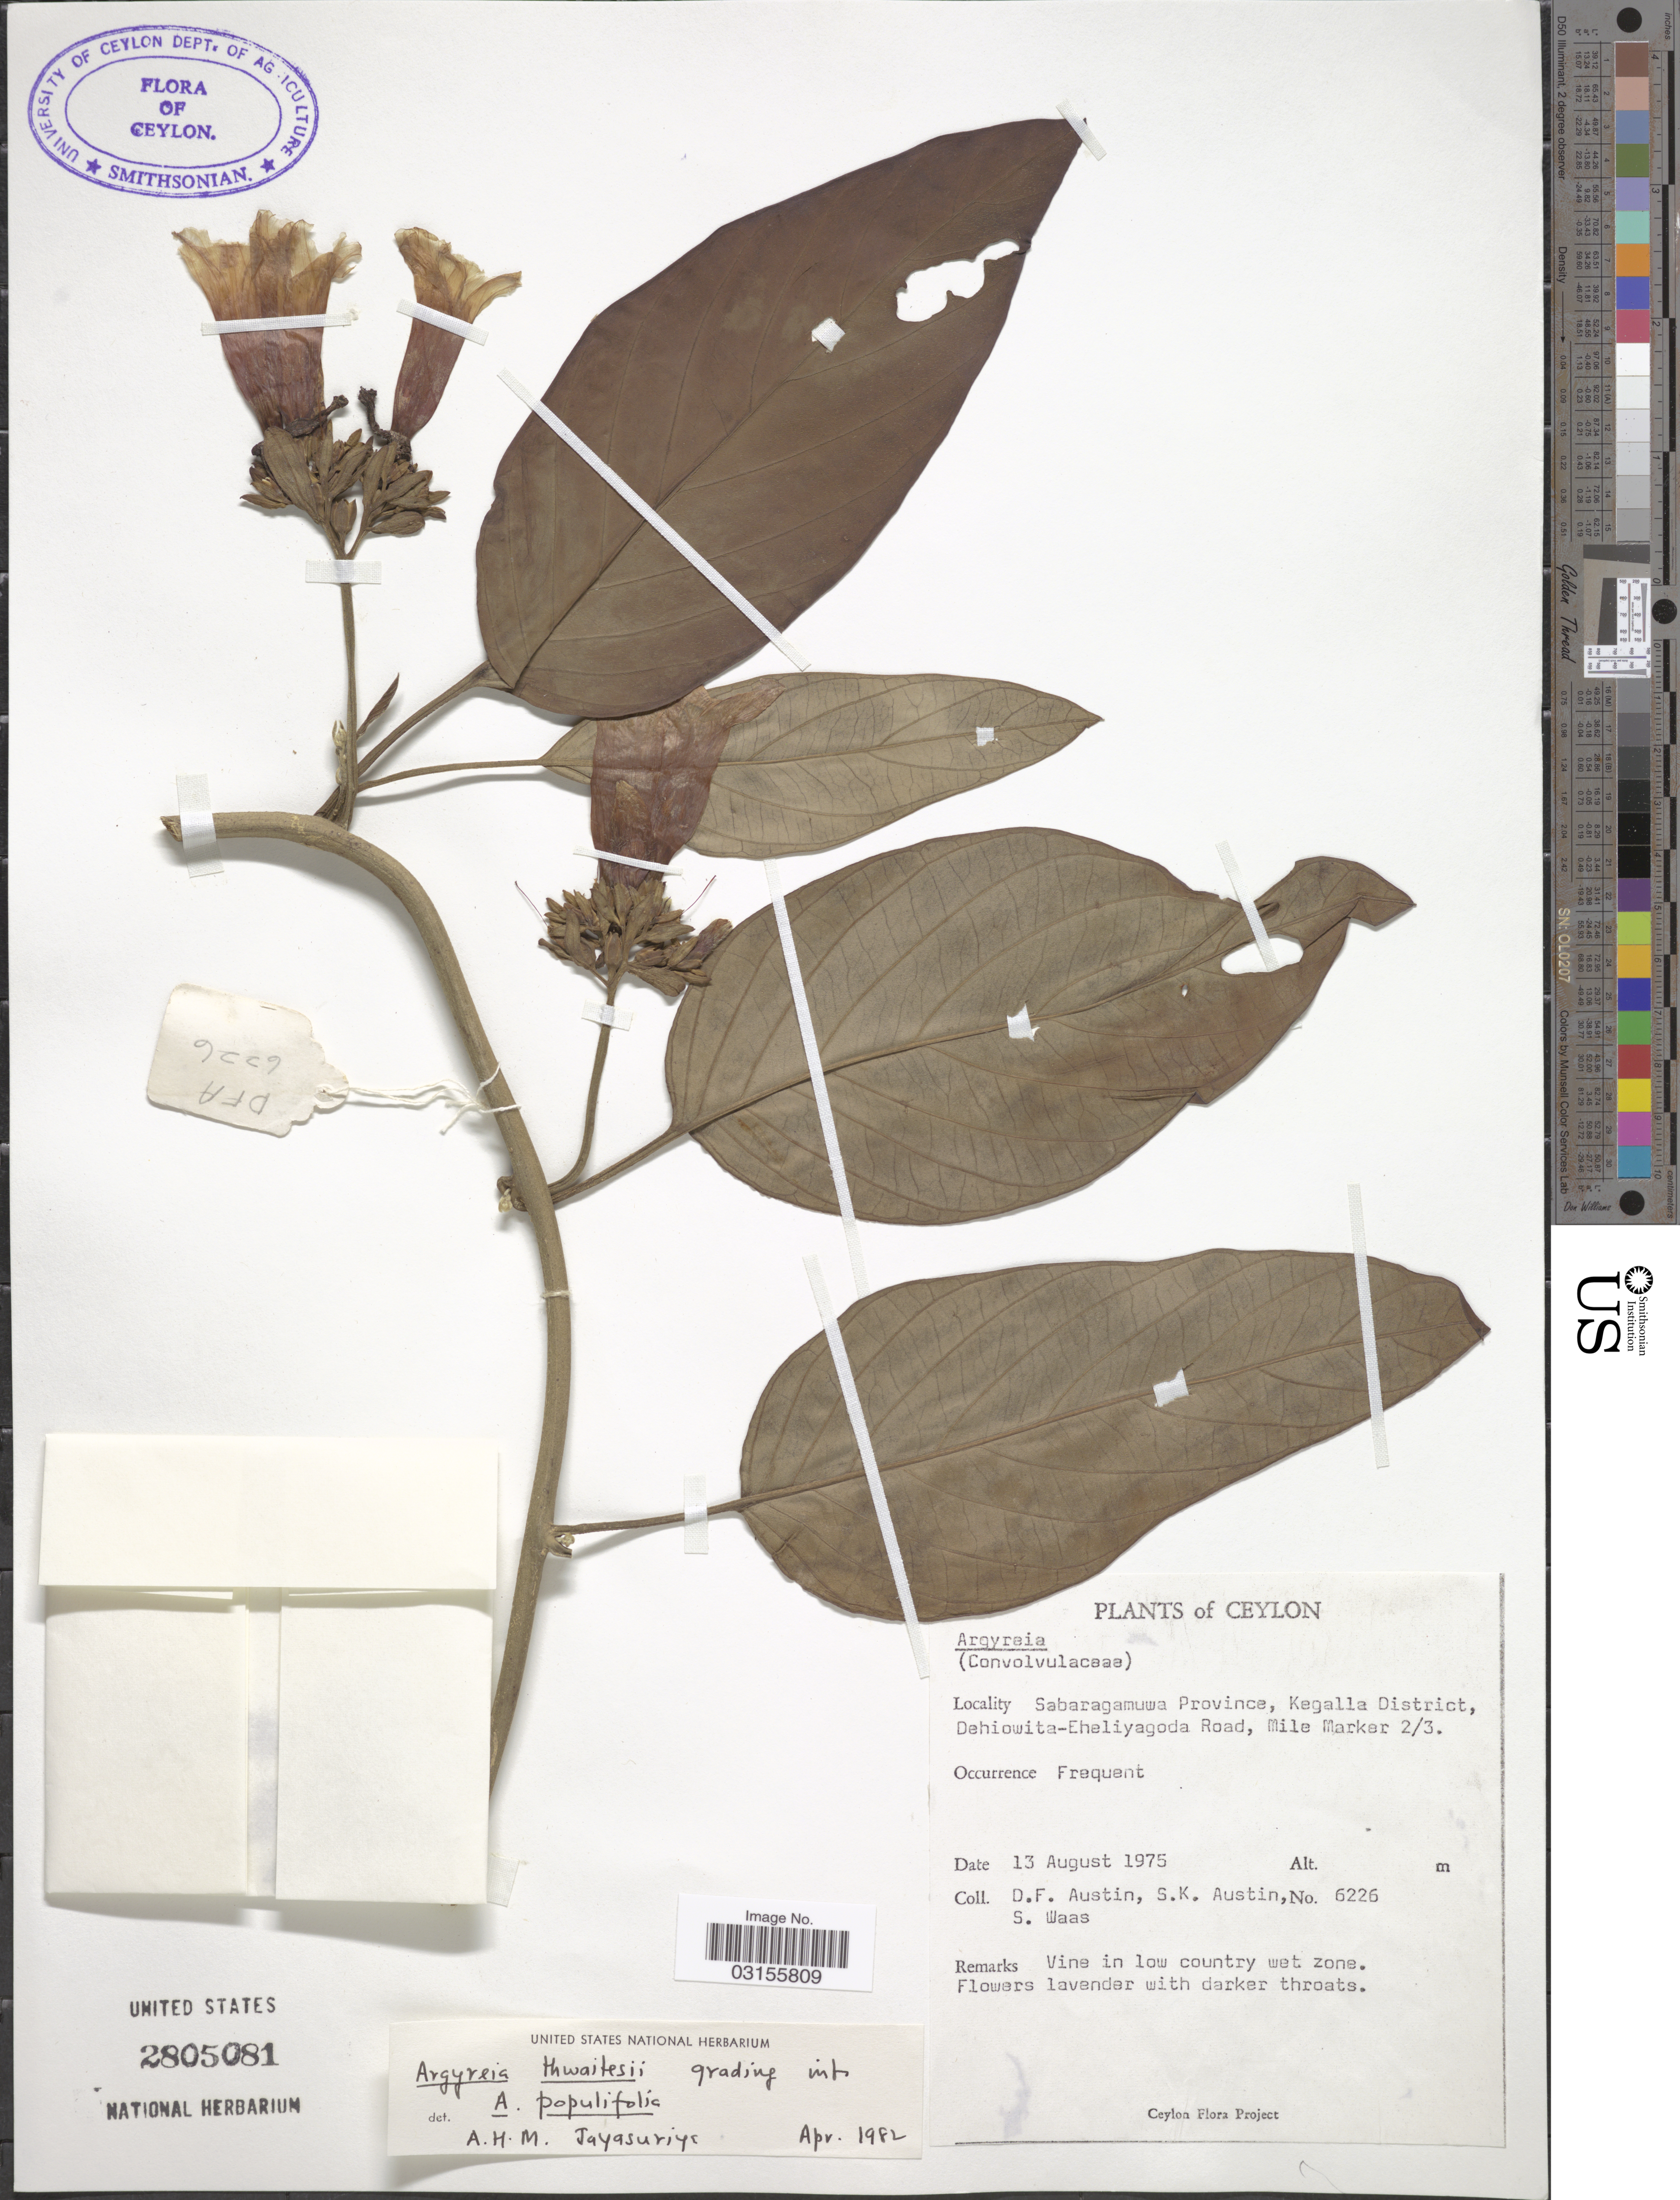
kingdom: Plantae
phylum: Tracheophyta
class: Magnoliopsida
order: Solanales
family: Convolvulaceae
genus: Argyreia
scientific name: Argyreia thwaitesii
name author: D.F. Austin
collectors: D. Austin, S. Austin & S. Waas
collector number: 6226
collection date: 1975-08-13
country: Sri Lanka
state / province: Sabaragamuwa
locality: Ceylon. Kegalla District, Dehiowita-Eheliyagoda Road, Mile Marker 2/3.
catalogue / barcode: US 2805081